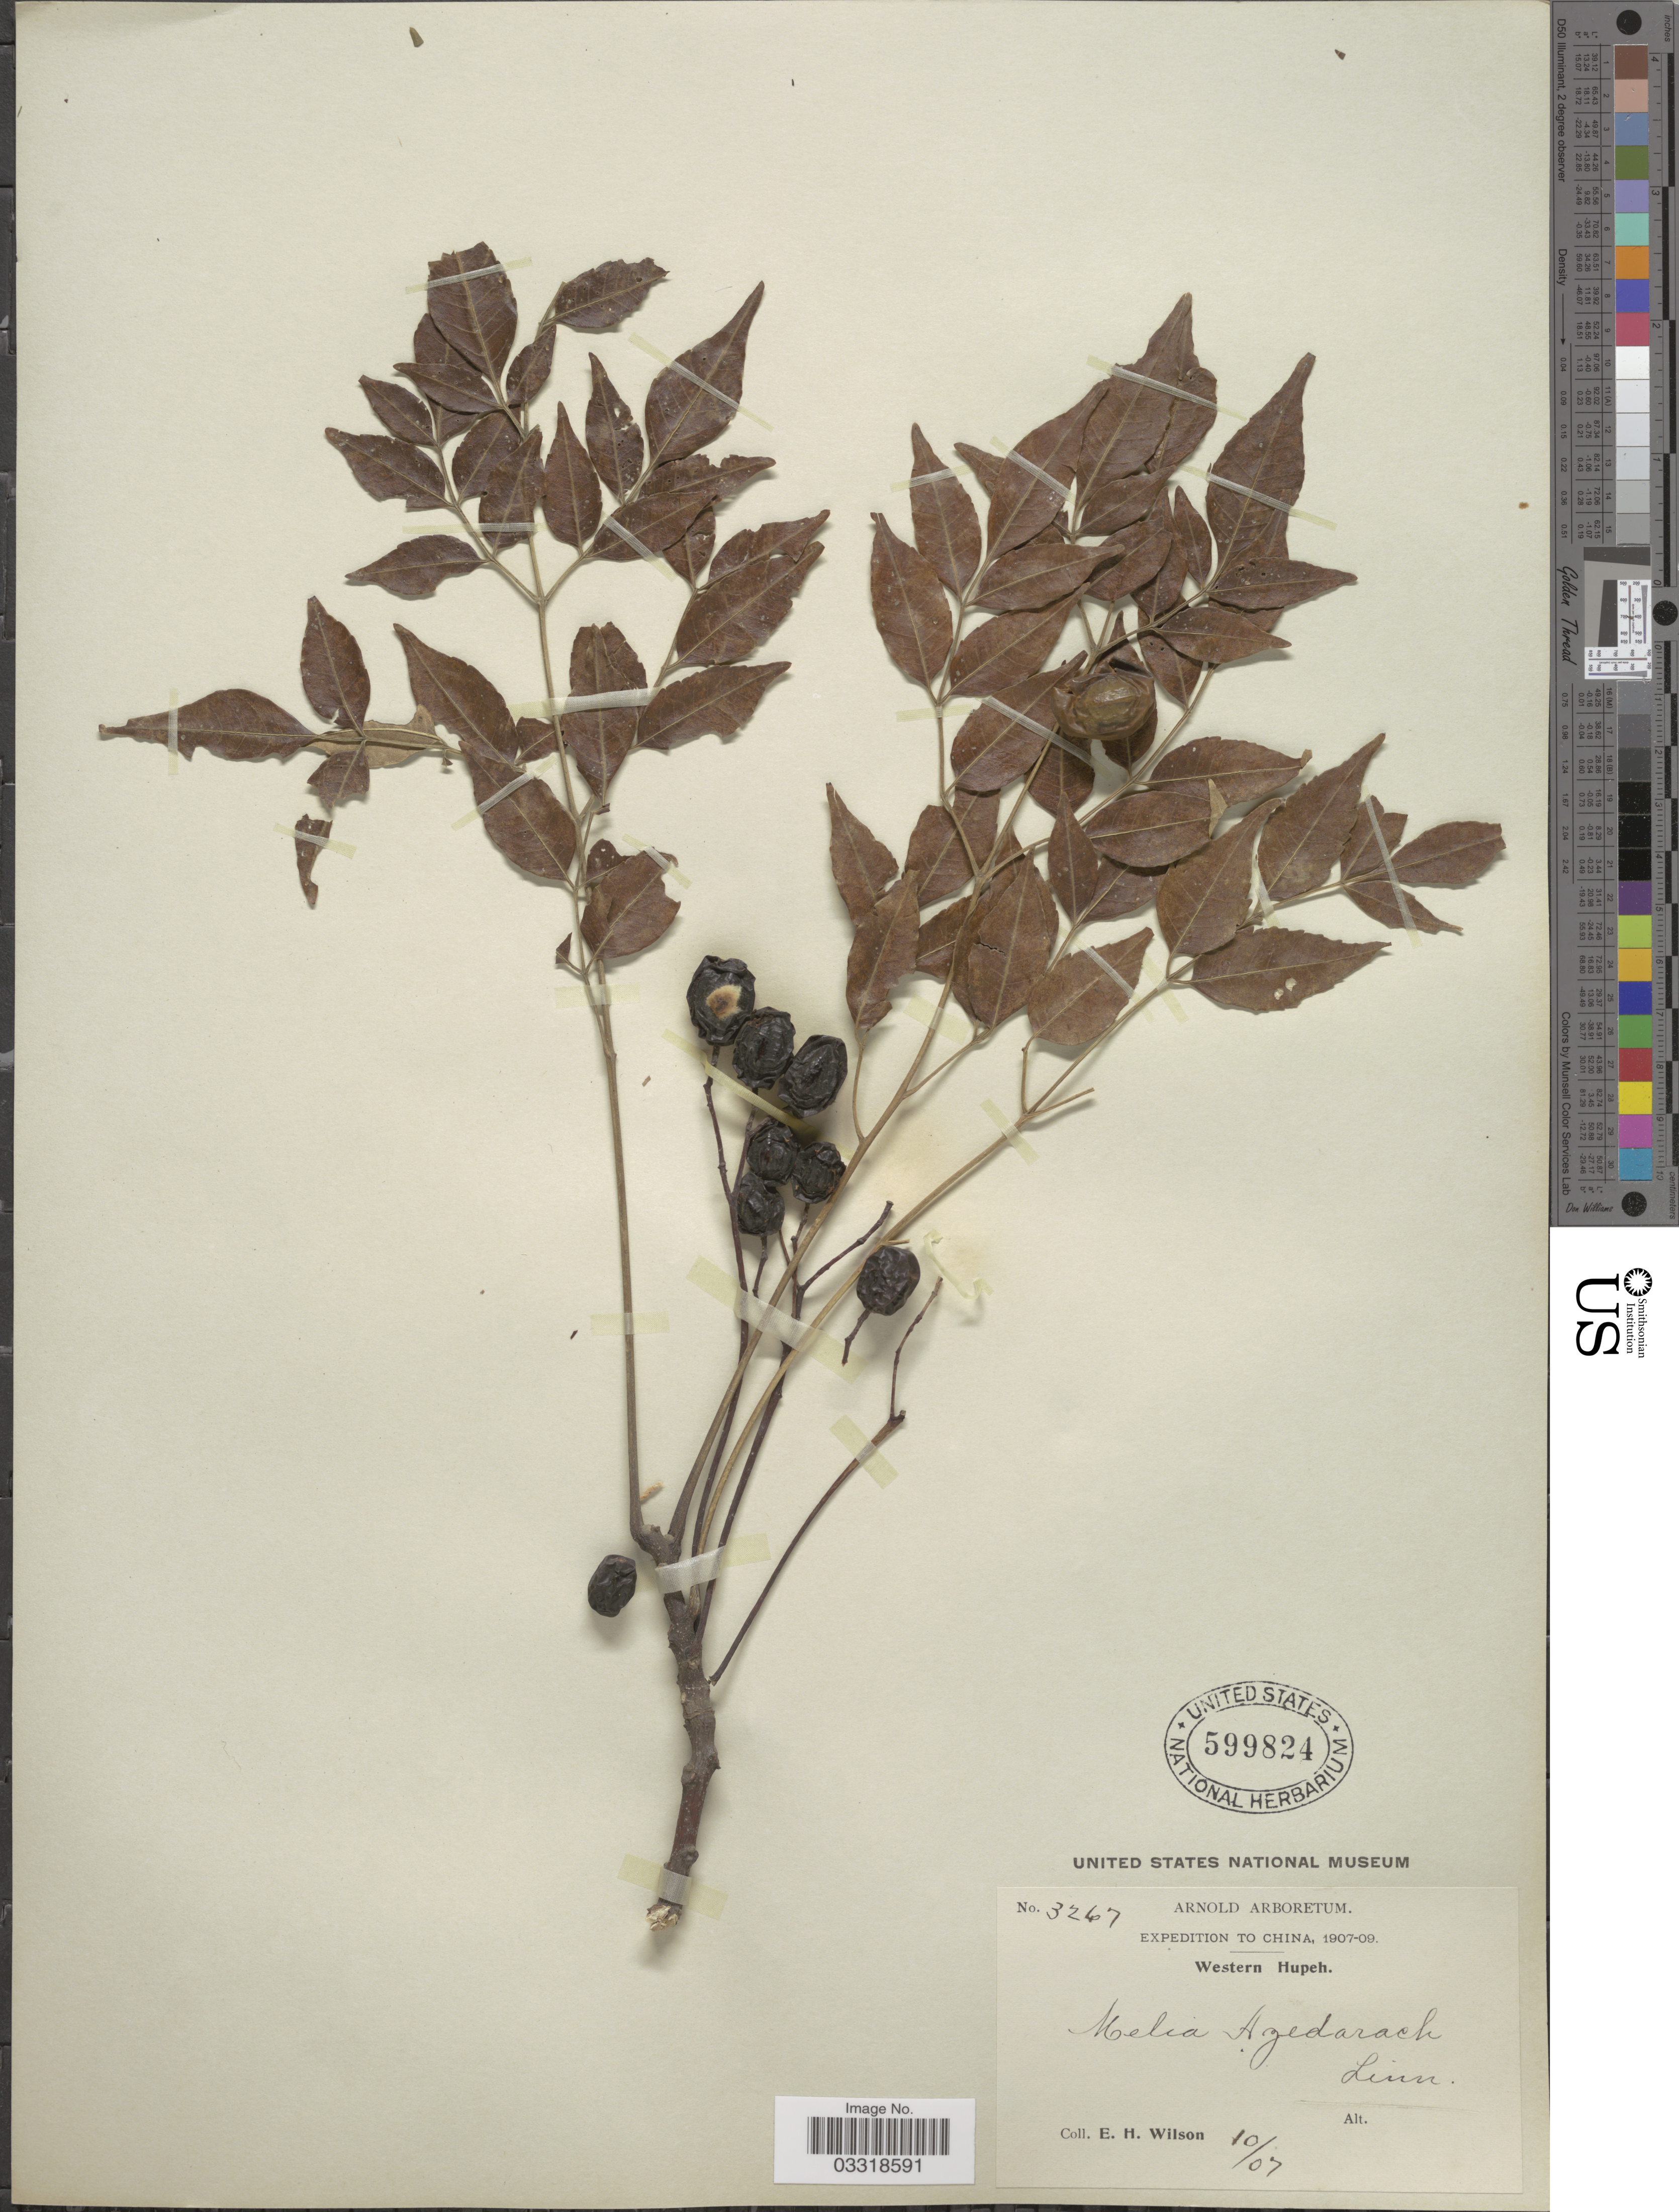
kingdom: Plantae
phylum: Tracheophyta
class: Magnoliopsida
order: Sapindales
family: Meliaceae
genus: Melia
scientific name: Melia azedarach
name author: L.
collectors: E. Wilson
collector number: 3267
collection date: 1907-10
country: China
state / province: Hubei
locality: Western Hupeh.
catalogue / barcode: US 599824